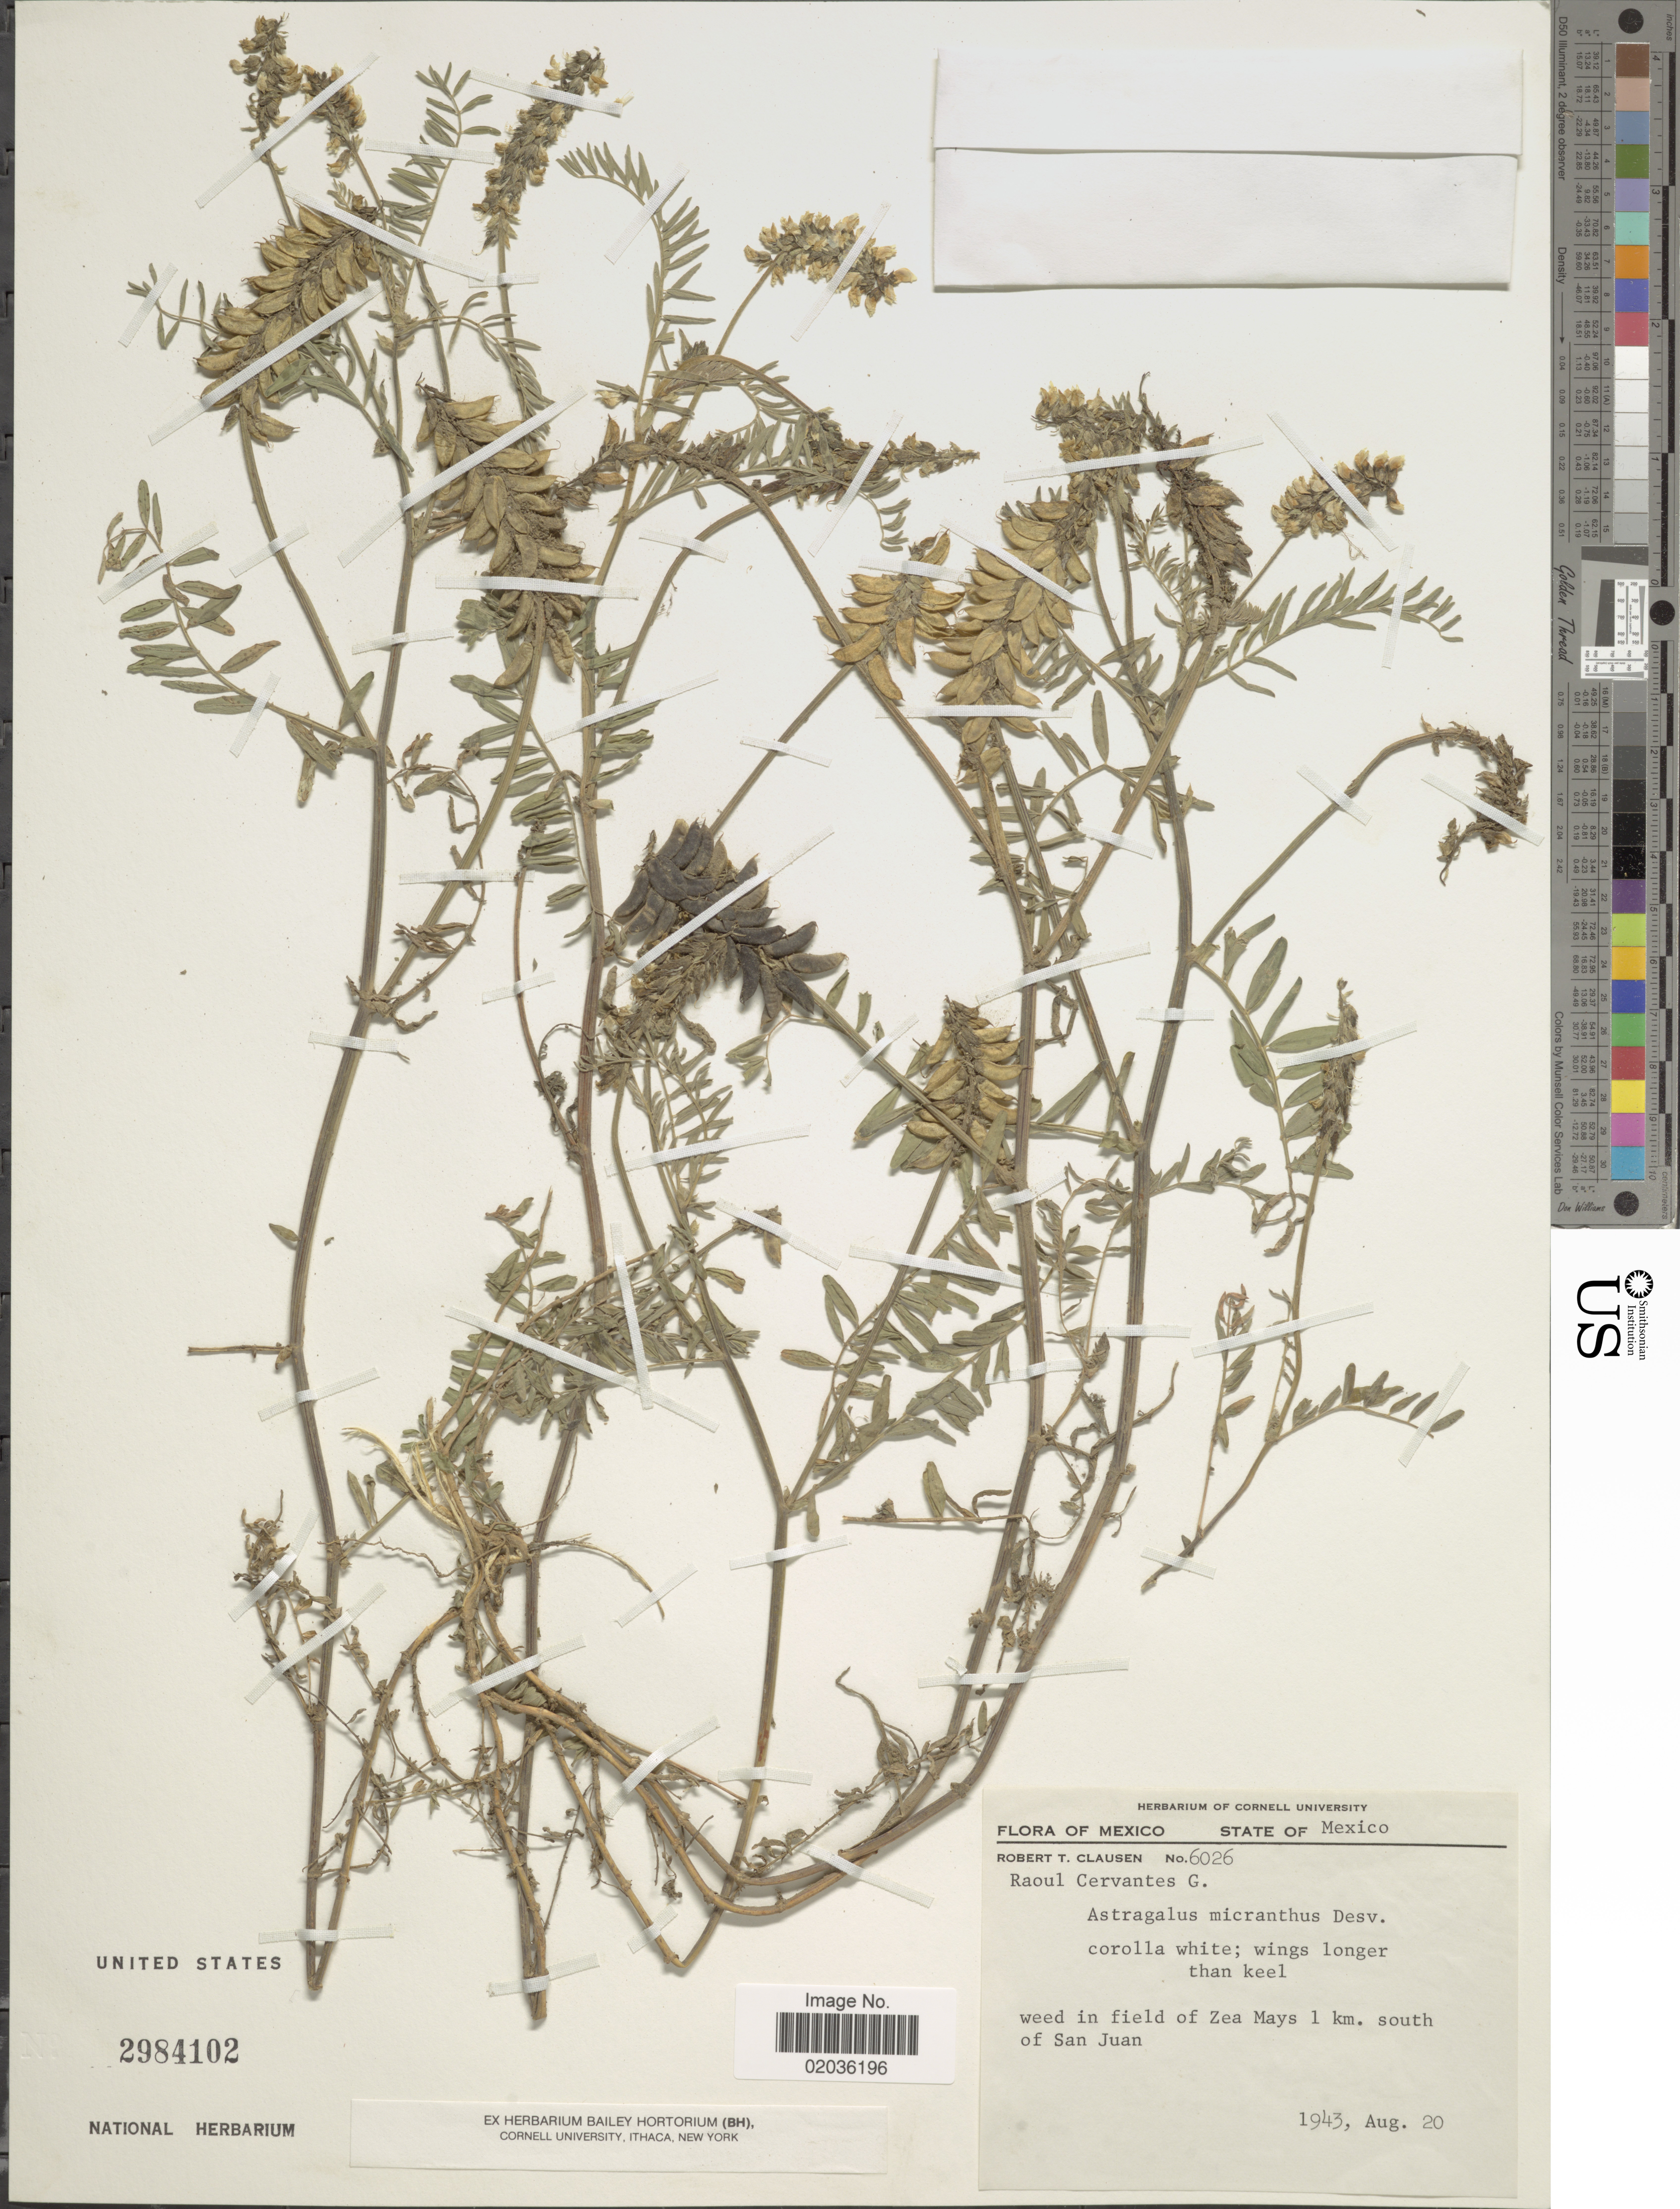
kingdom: Plantae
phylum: Tracheophyta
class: Magnoliopsida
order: Fabales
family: Fabaceae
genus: Astragalus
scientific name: Astragalus micranthus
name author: Desv.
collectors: R. T. Clausen & R. Cervantes G.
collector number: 6026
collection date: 1943-08-20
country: Mexico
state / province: México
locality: Weed in field of Zea Mays 1 km. south of San Juan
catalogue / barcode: US 2984102